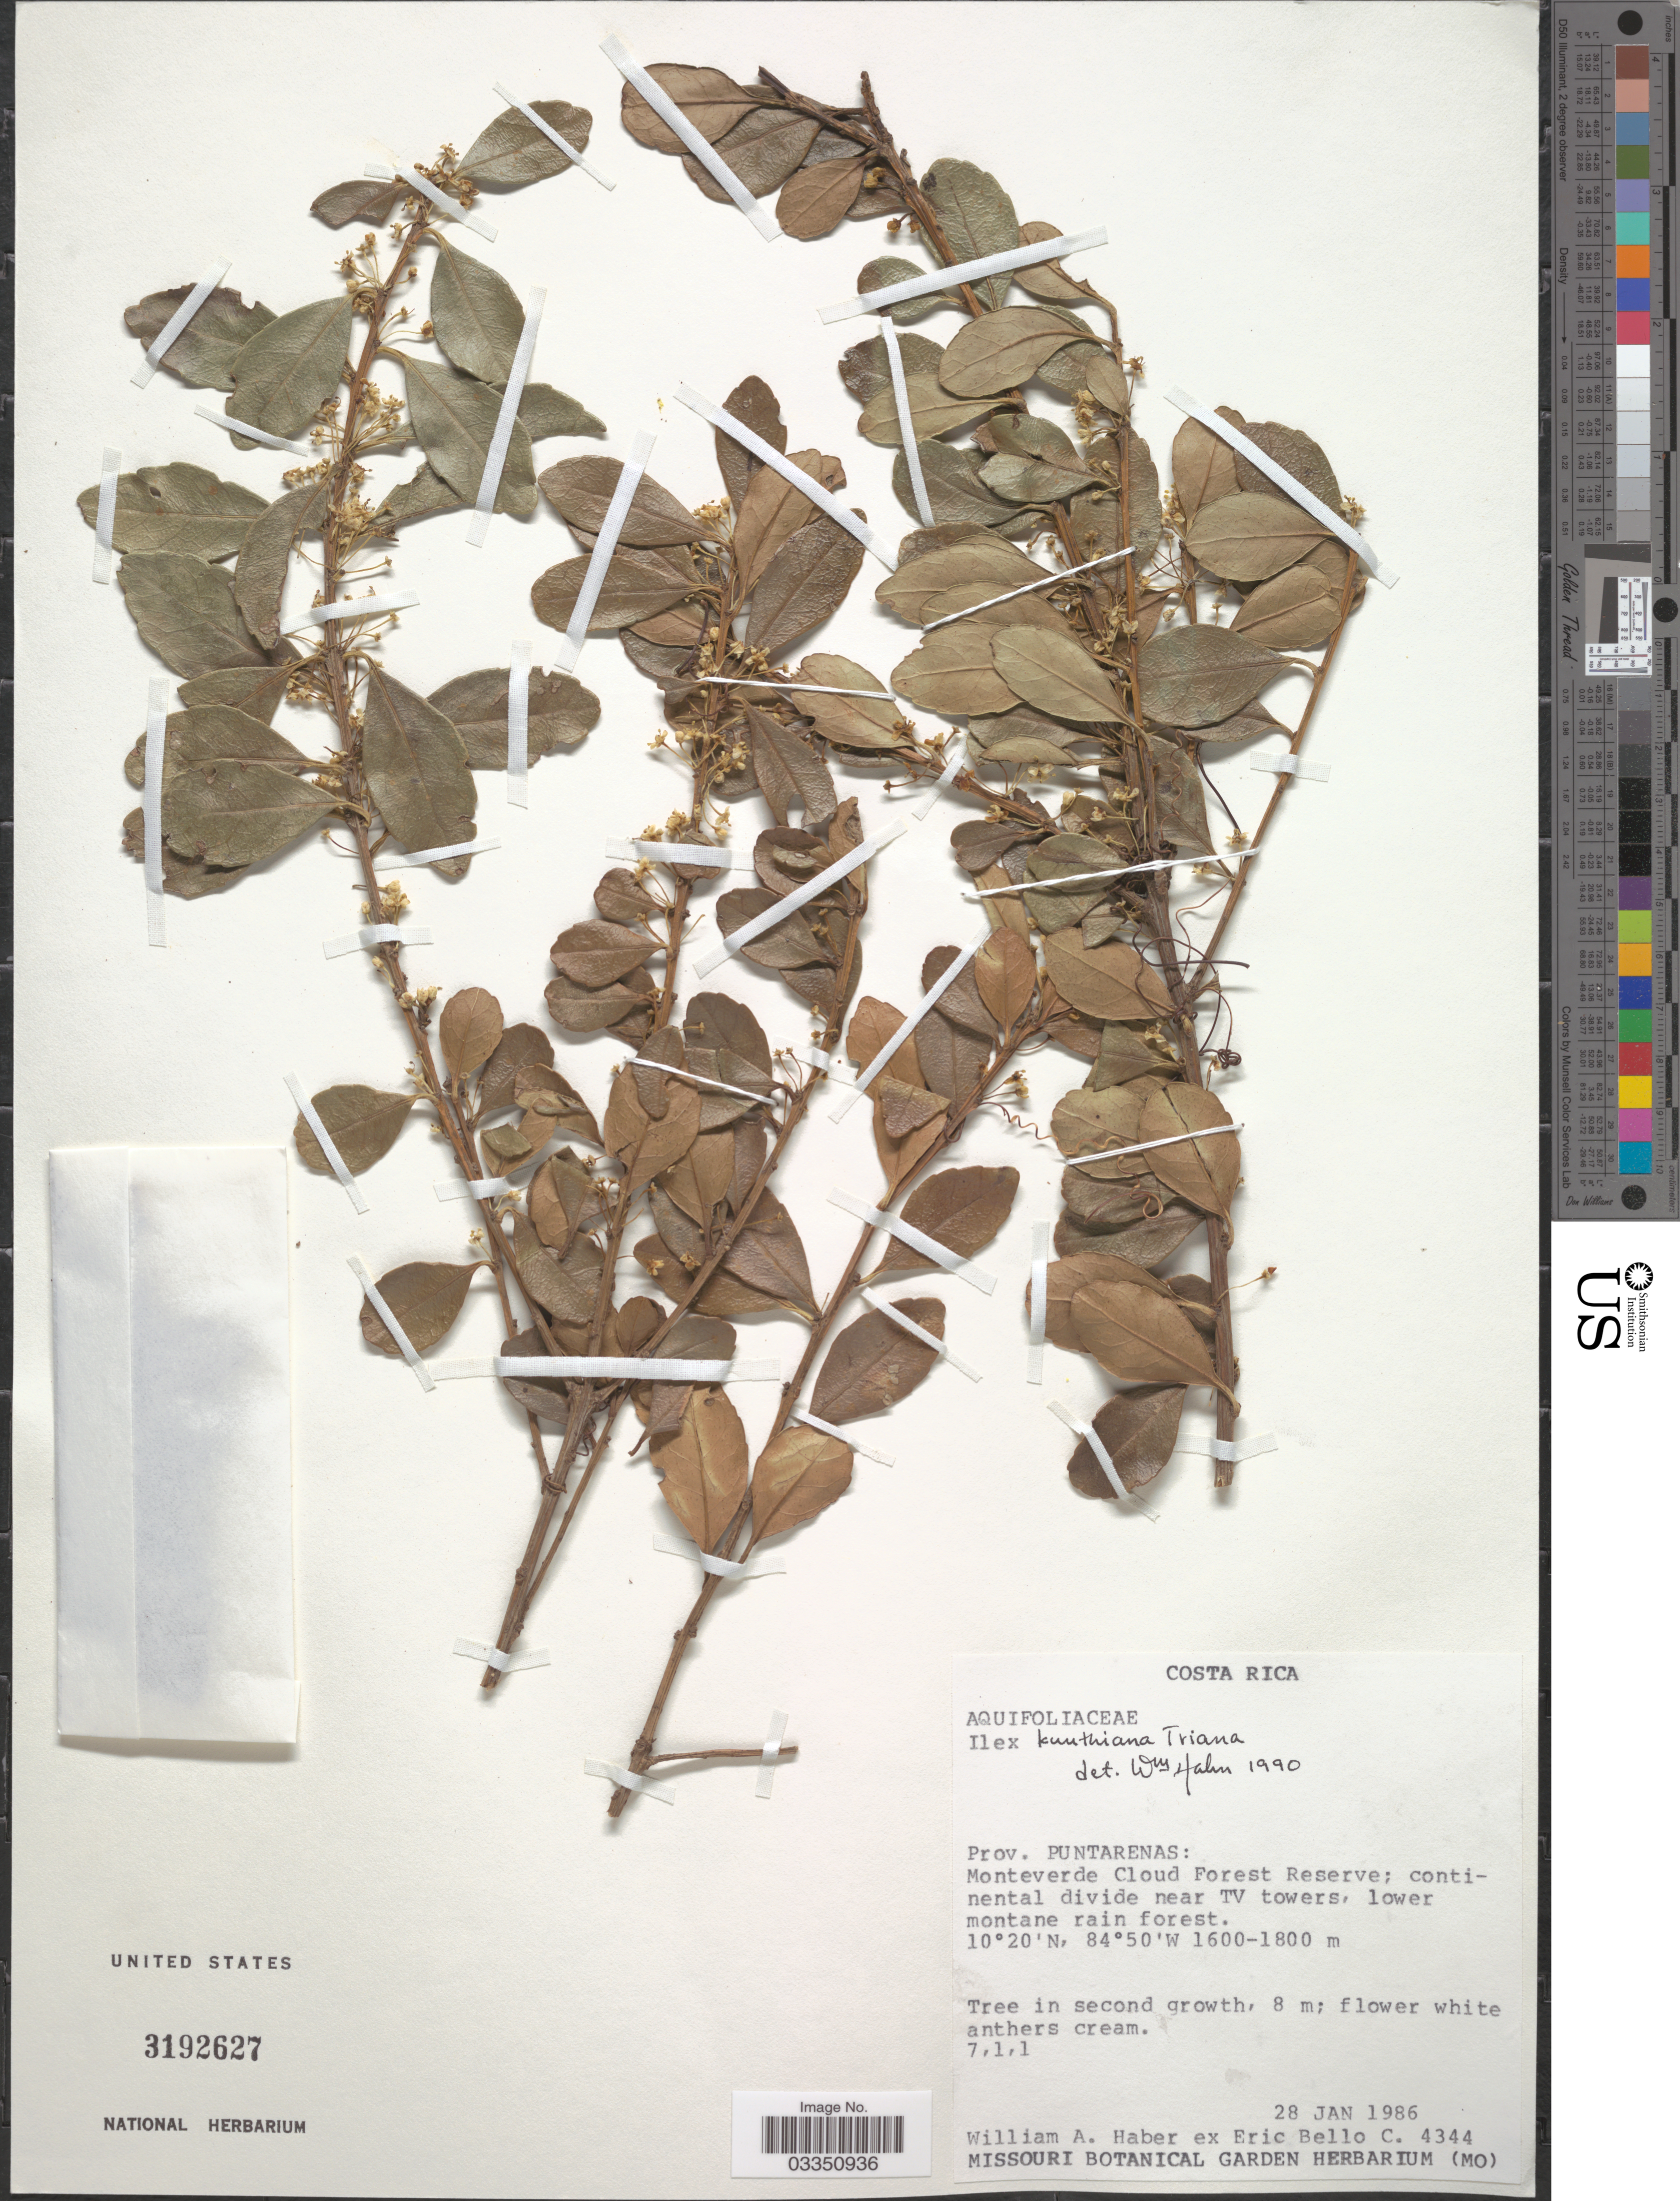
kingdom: Plantae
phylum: Tracheophyta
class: Magnoliopsida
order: Aquifoliales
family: Aquifoliaceae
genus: Ilex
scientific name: Ilex kunthiana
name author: Triana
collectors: W. A. Haber & E. Bello C.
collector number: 4344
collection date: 1986-01-28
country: Costa Rica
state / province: Puntarenas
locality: Monteverde Cloud Forest Reserve; continental divide near TV towers.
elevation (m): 1600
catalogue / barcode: US 3192627